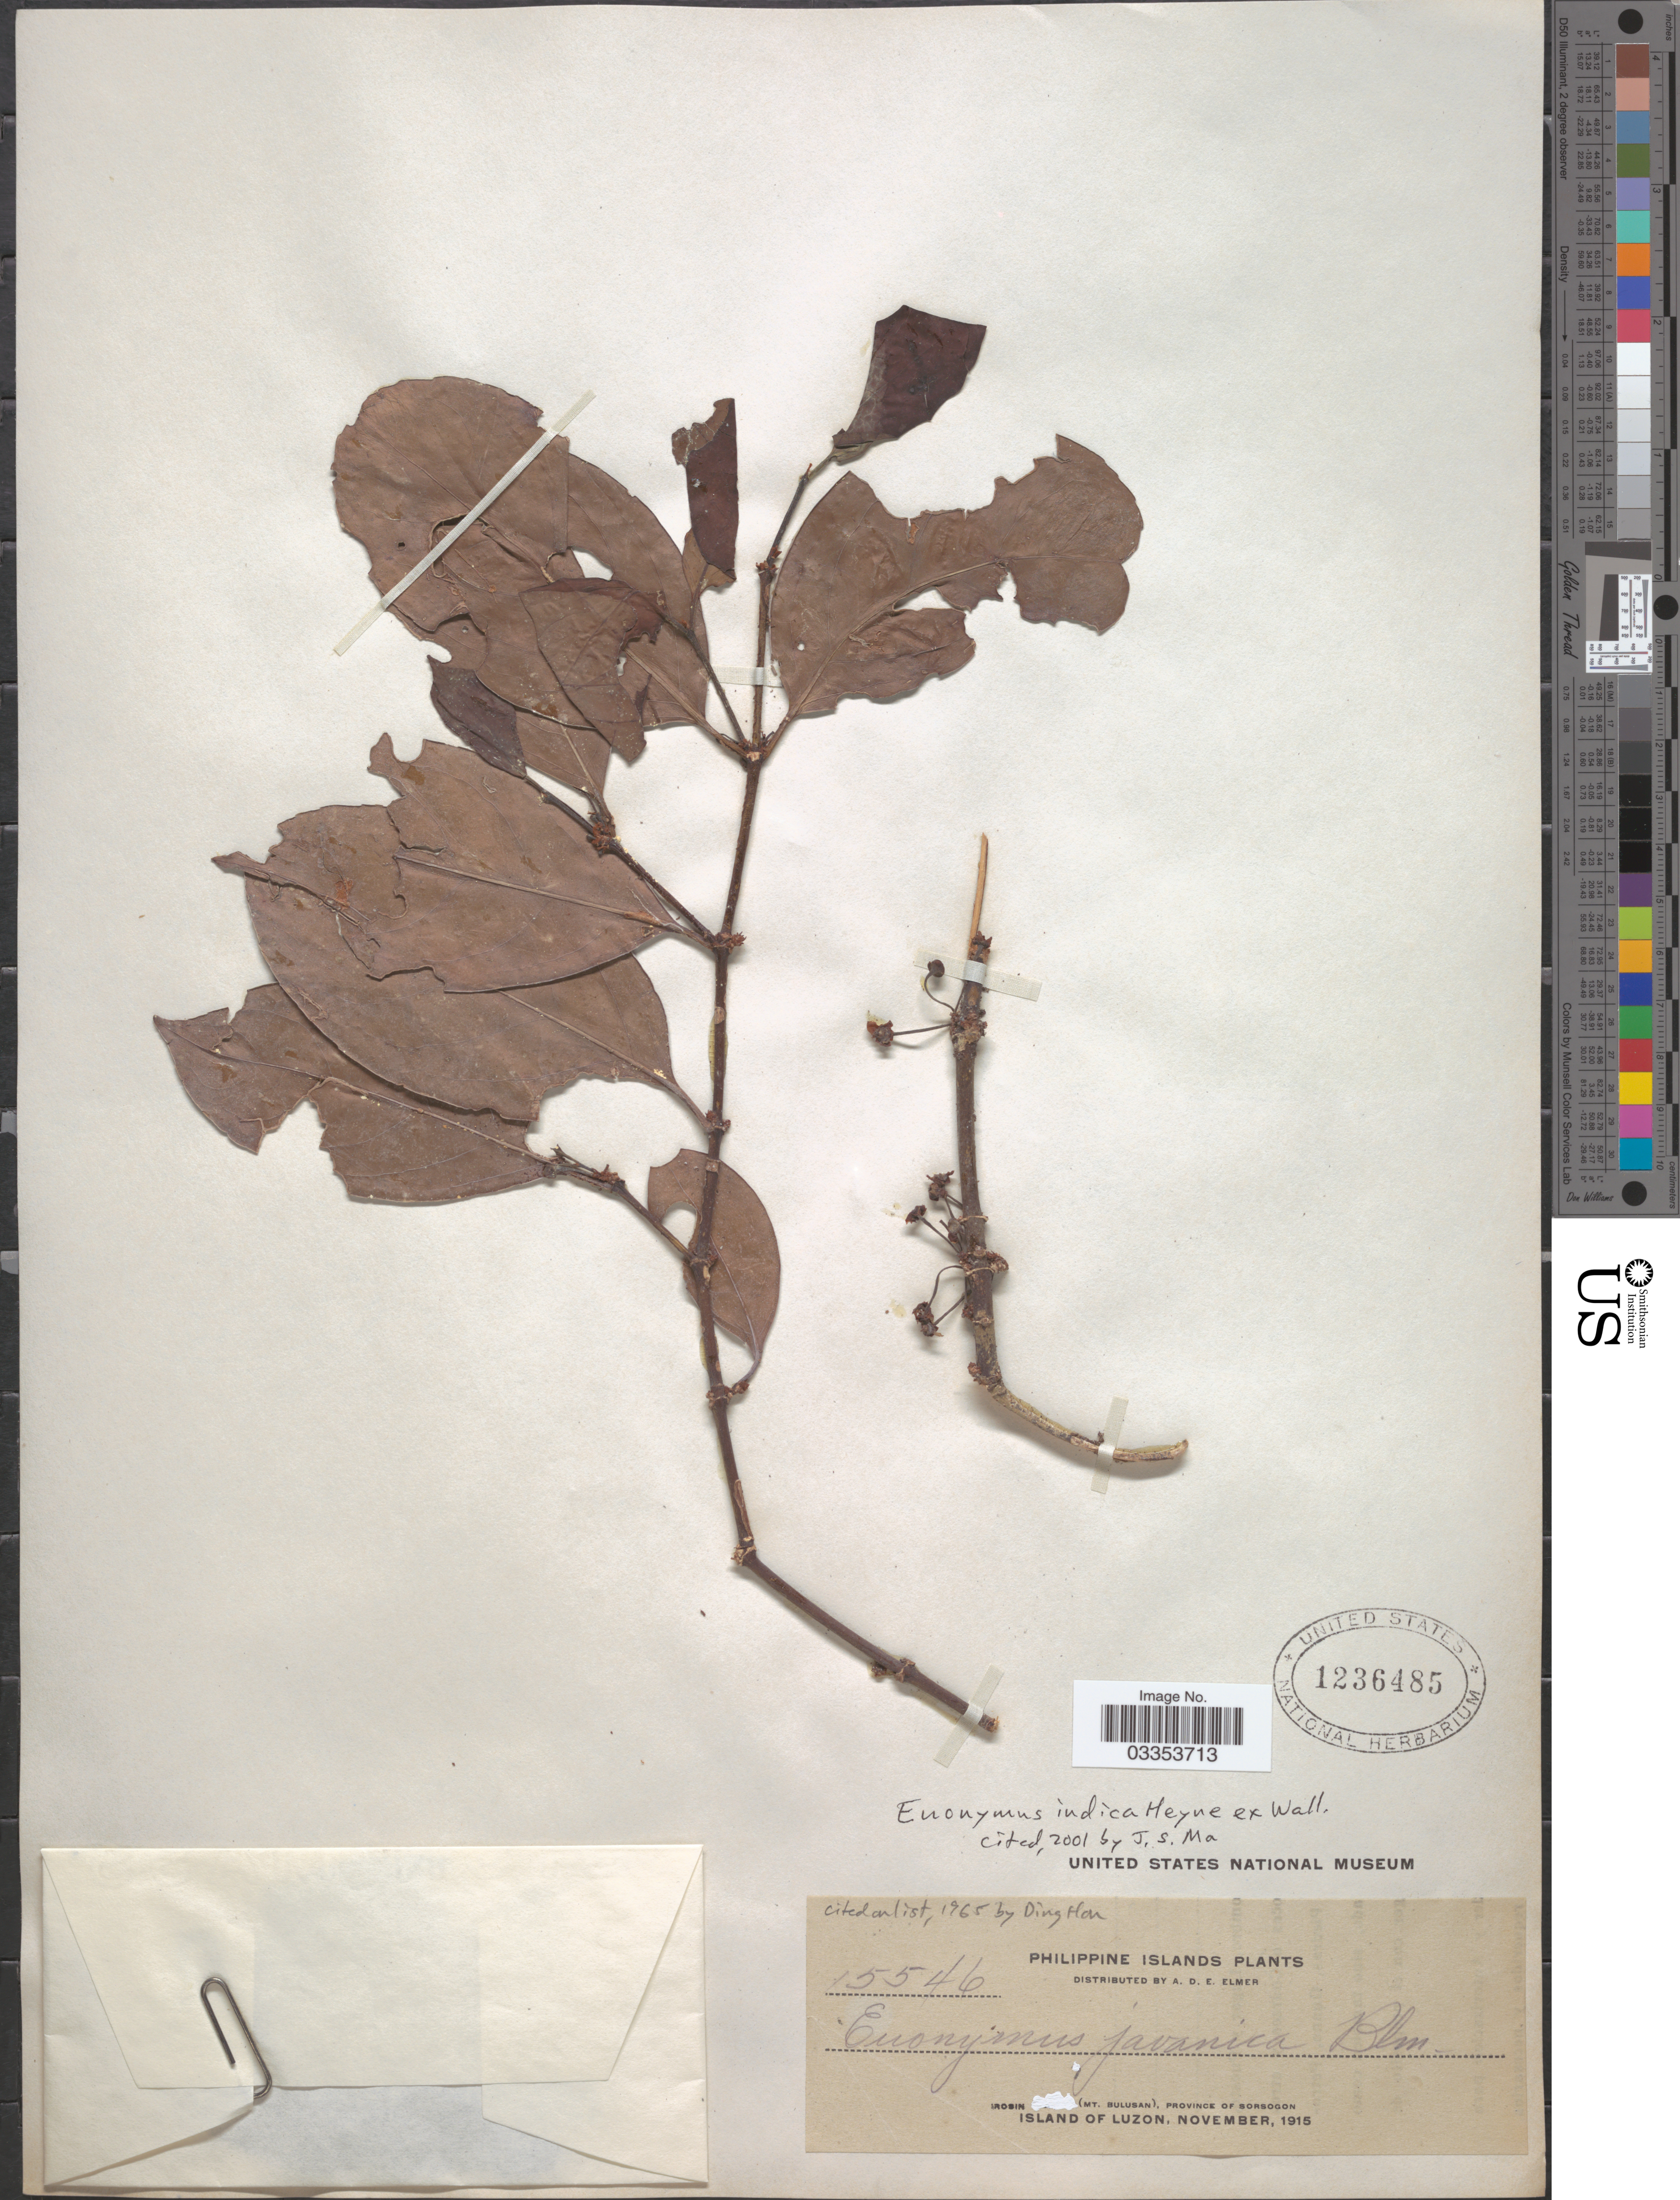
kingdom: Plantae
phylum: Tracheophyta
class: Magnoliopsida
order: Celastrales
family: Celastraceae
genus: Euonymus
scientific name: Euonymus indicus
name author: B. Heyne ex Wall.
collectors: A. D. E. Elmer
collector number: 15546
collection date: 1915-11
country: Philippines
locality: Philippine Islands. Irosin (Mt. Bulusan), province of Sorsogon. Island of Luzon.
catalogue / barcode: US 1236485